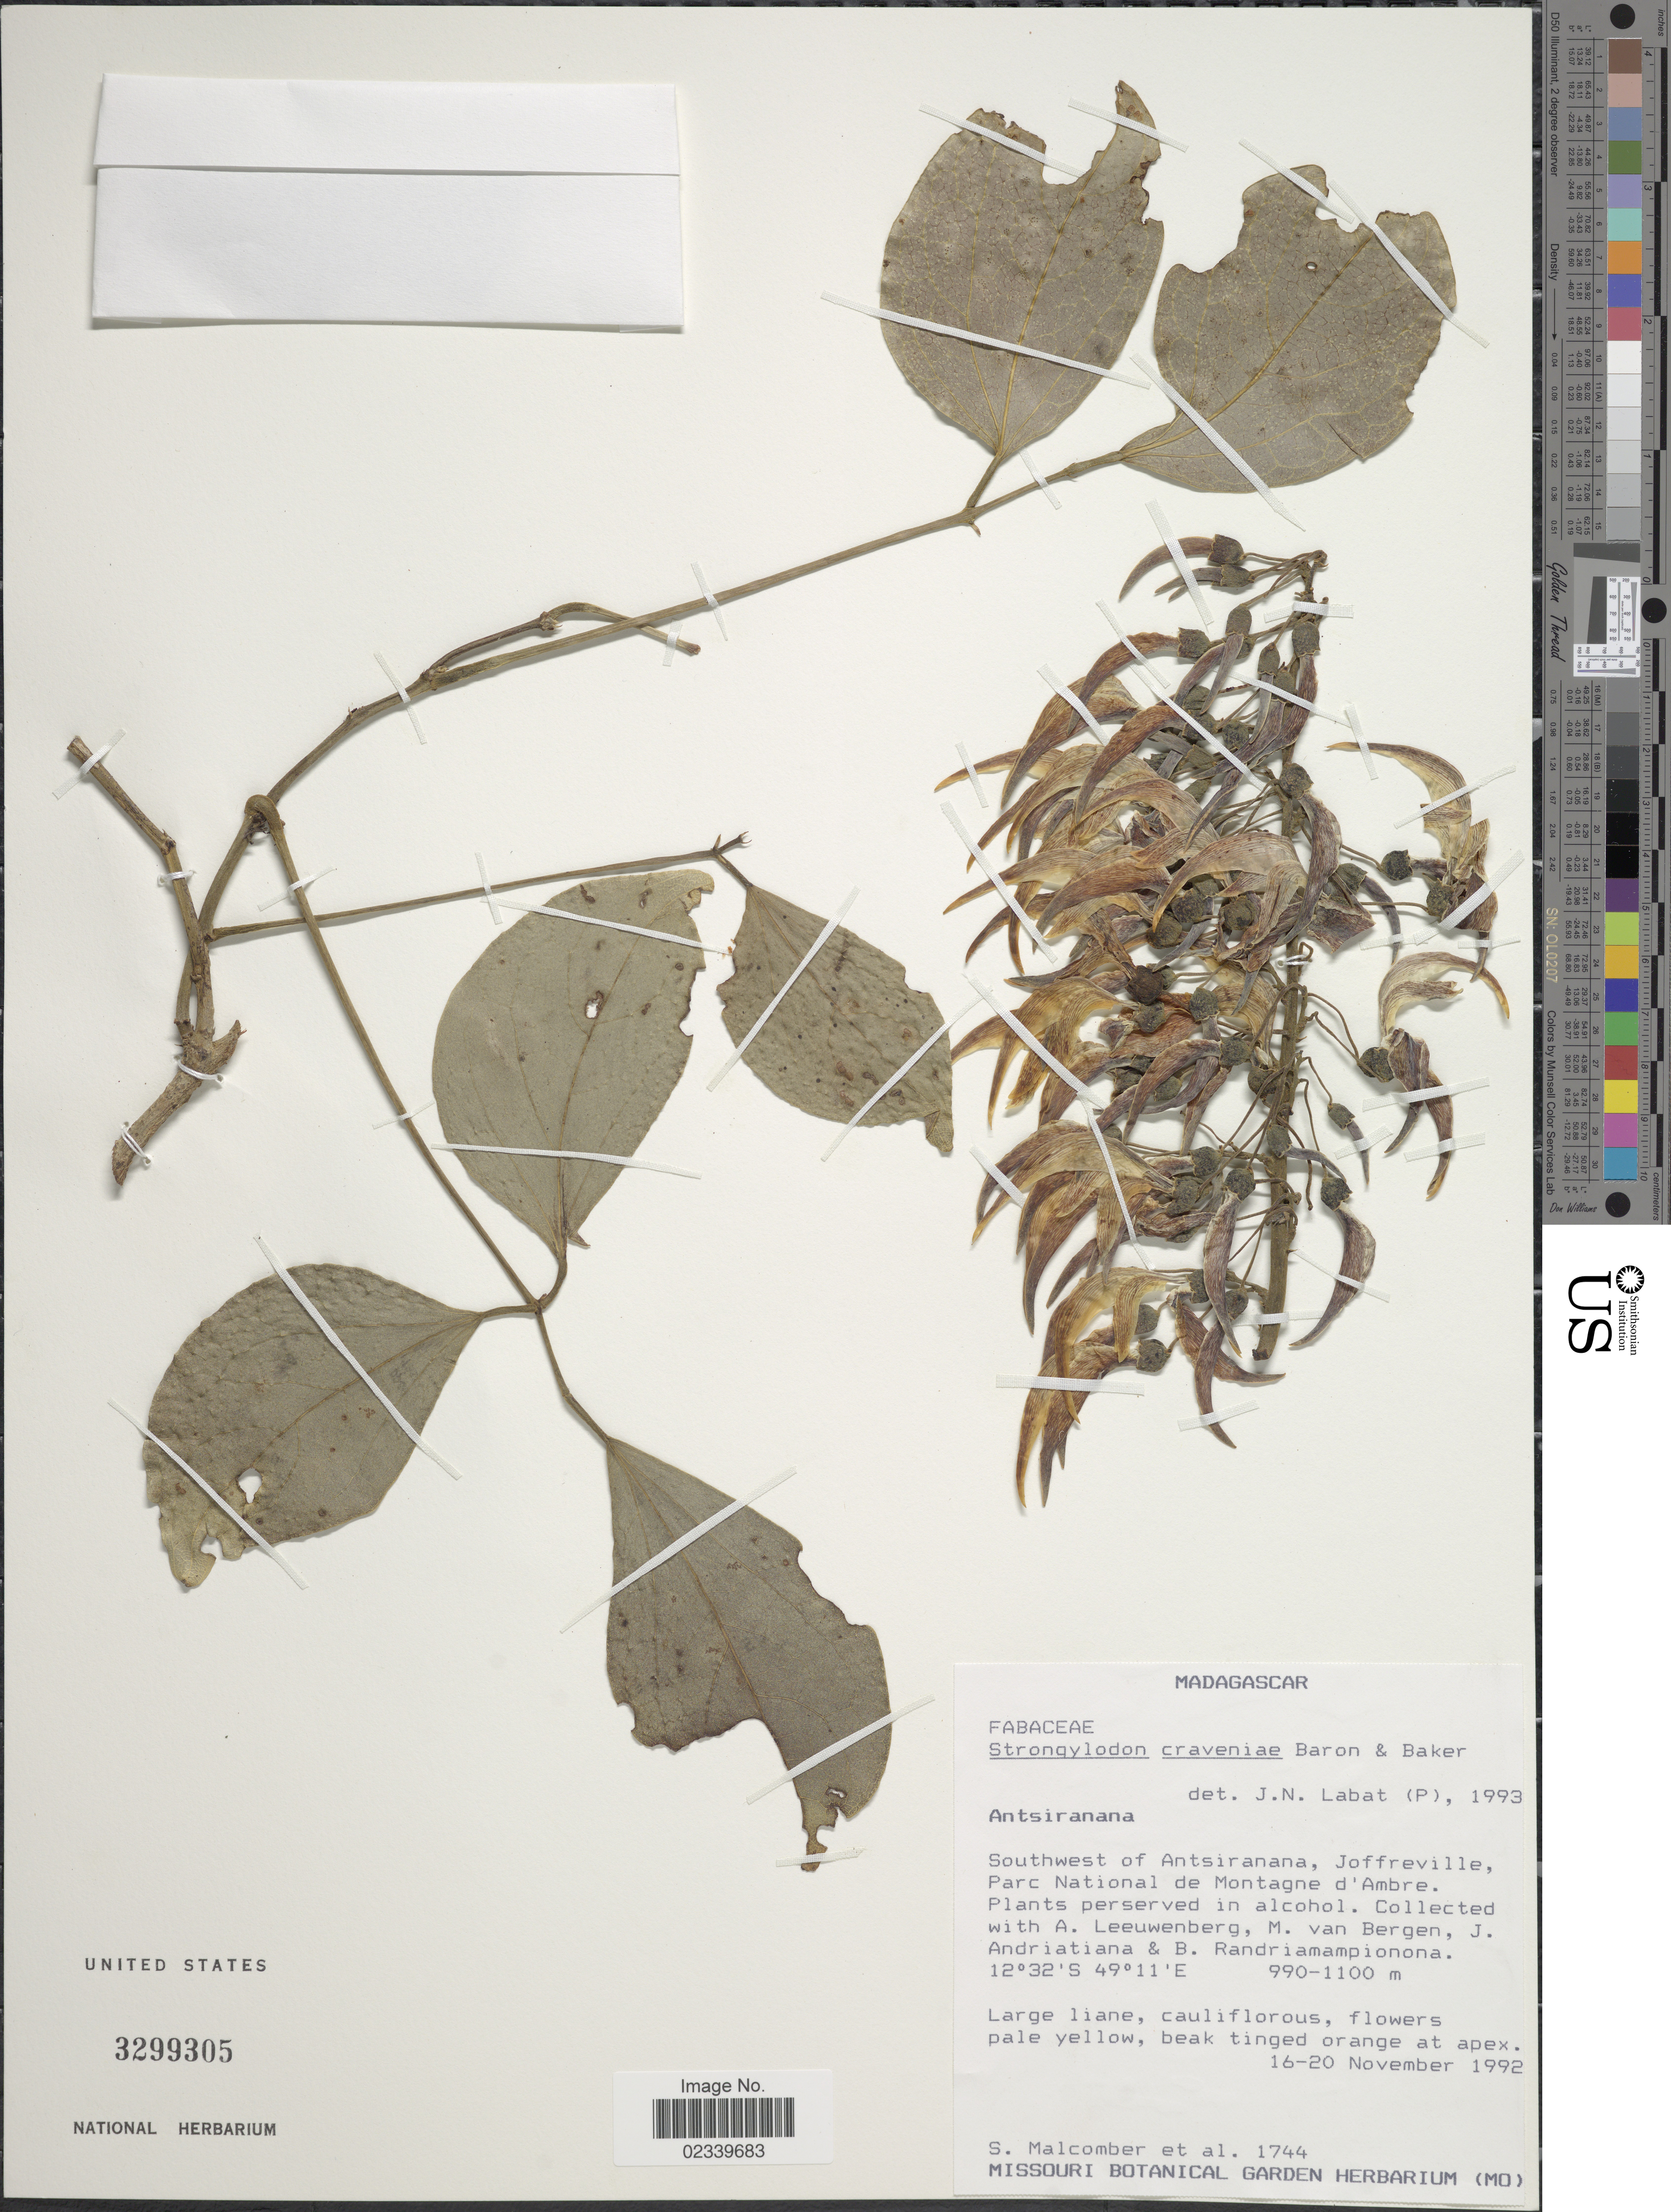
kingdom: Plantae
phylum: Tracheophyta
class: Magnoliopsida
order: Fabales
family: Fabaceae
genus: Strongylodon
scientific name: Strongylodon craveniae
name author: Baron & Baker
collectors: S. T. Malcomber, A. Leeuwenberg, M. van Bergen, J. Andriatiana & B. Randriamampionona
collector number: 1744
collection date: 1992-11-16/1992-11-20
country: Madagascar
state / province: Diana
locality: Southwest of Antsiranana, Joffreville Parc National de Montagne d'Ambre.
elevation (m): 990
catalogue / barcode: US 3299305